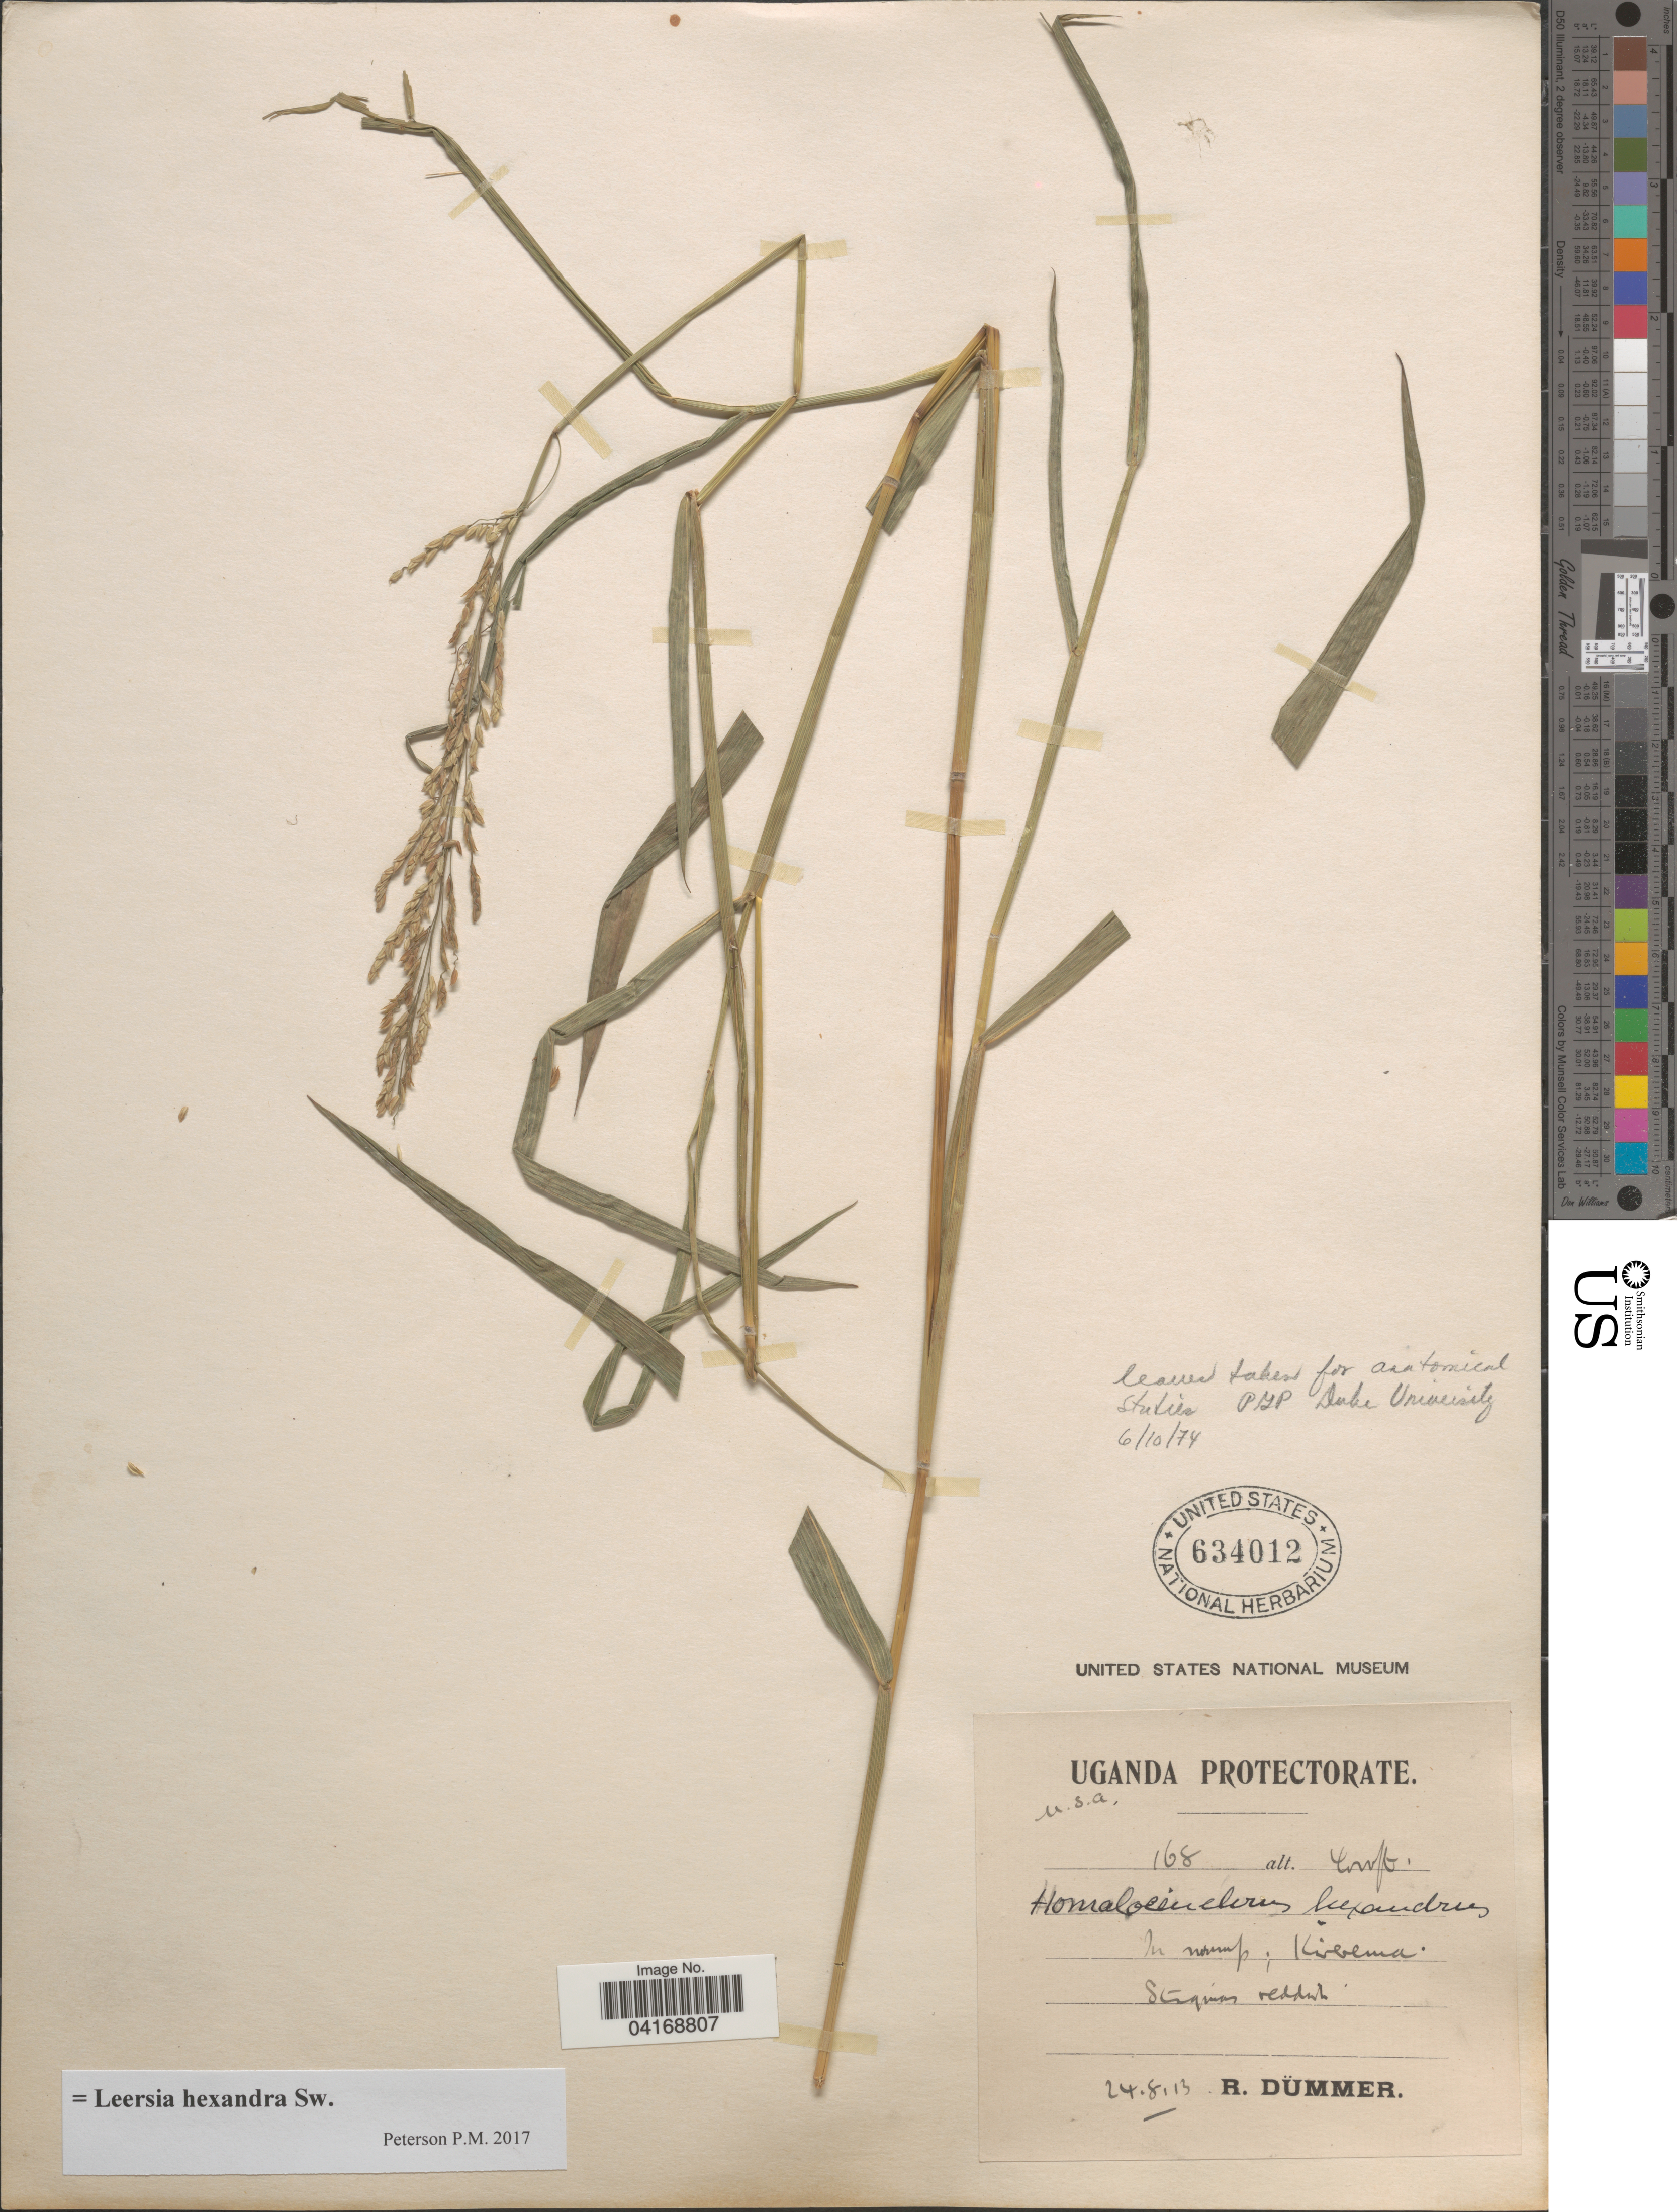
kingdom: Plantae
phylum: Tracheophyta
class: Liliopsida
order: Poales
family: Poaceae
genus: Leersia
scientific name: Leersia hexandra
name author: Sw.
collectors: R. A. Dümmer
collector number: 168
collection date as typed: Transcribed d/m/y: 24/8/13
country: Uganda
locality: Uganda Protectorate. Kibema.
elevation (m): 1219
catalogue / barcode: US 634012